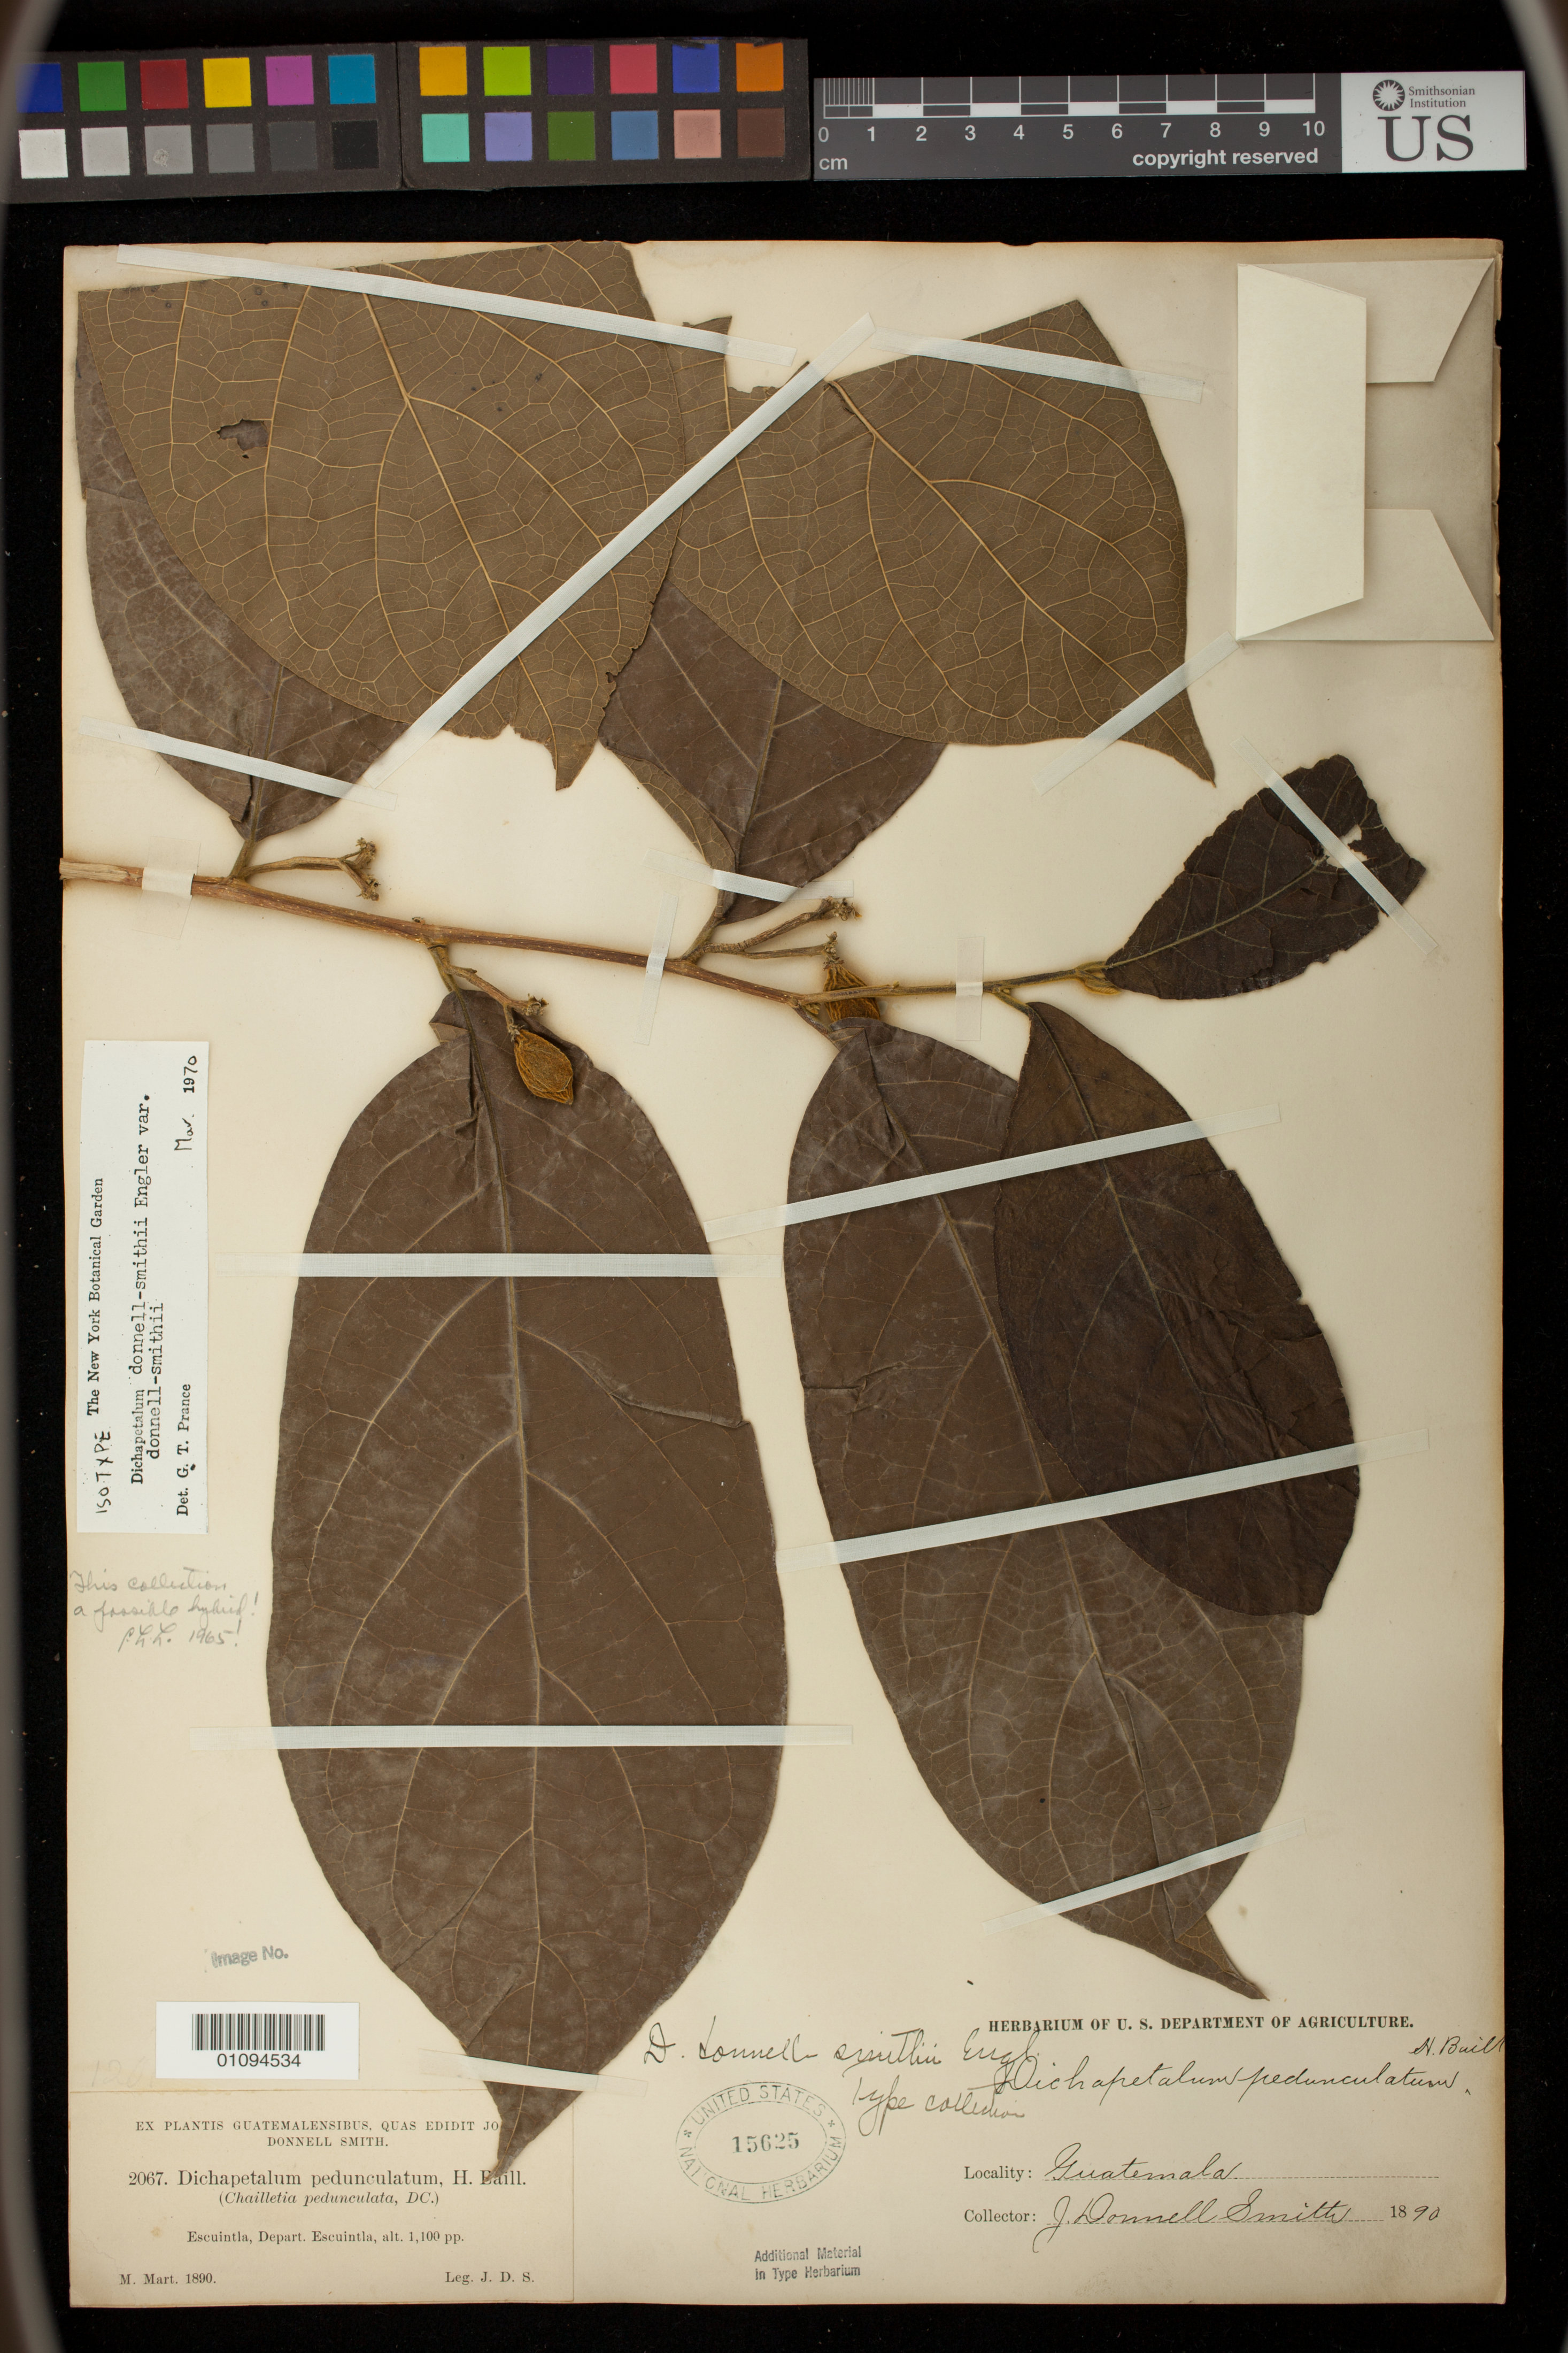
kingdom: Plantae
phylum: Tracheophyta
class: Magnoliopsida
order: Malpighiales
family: Dichapetalaceae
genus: Dichapetalum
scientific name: Dichapetalum donnell-smithii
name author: Engl.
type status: Isotype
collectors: J. Donnell Smith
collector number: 2067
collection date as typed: Mar 1890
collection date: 1890-03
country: Guatemala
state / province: Escuintla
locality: Escuintla.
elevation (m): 1100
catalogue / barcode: US 15625